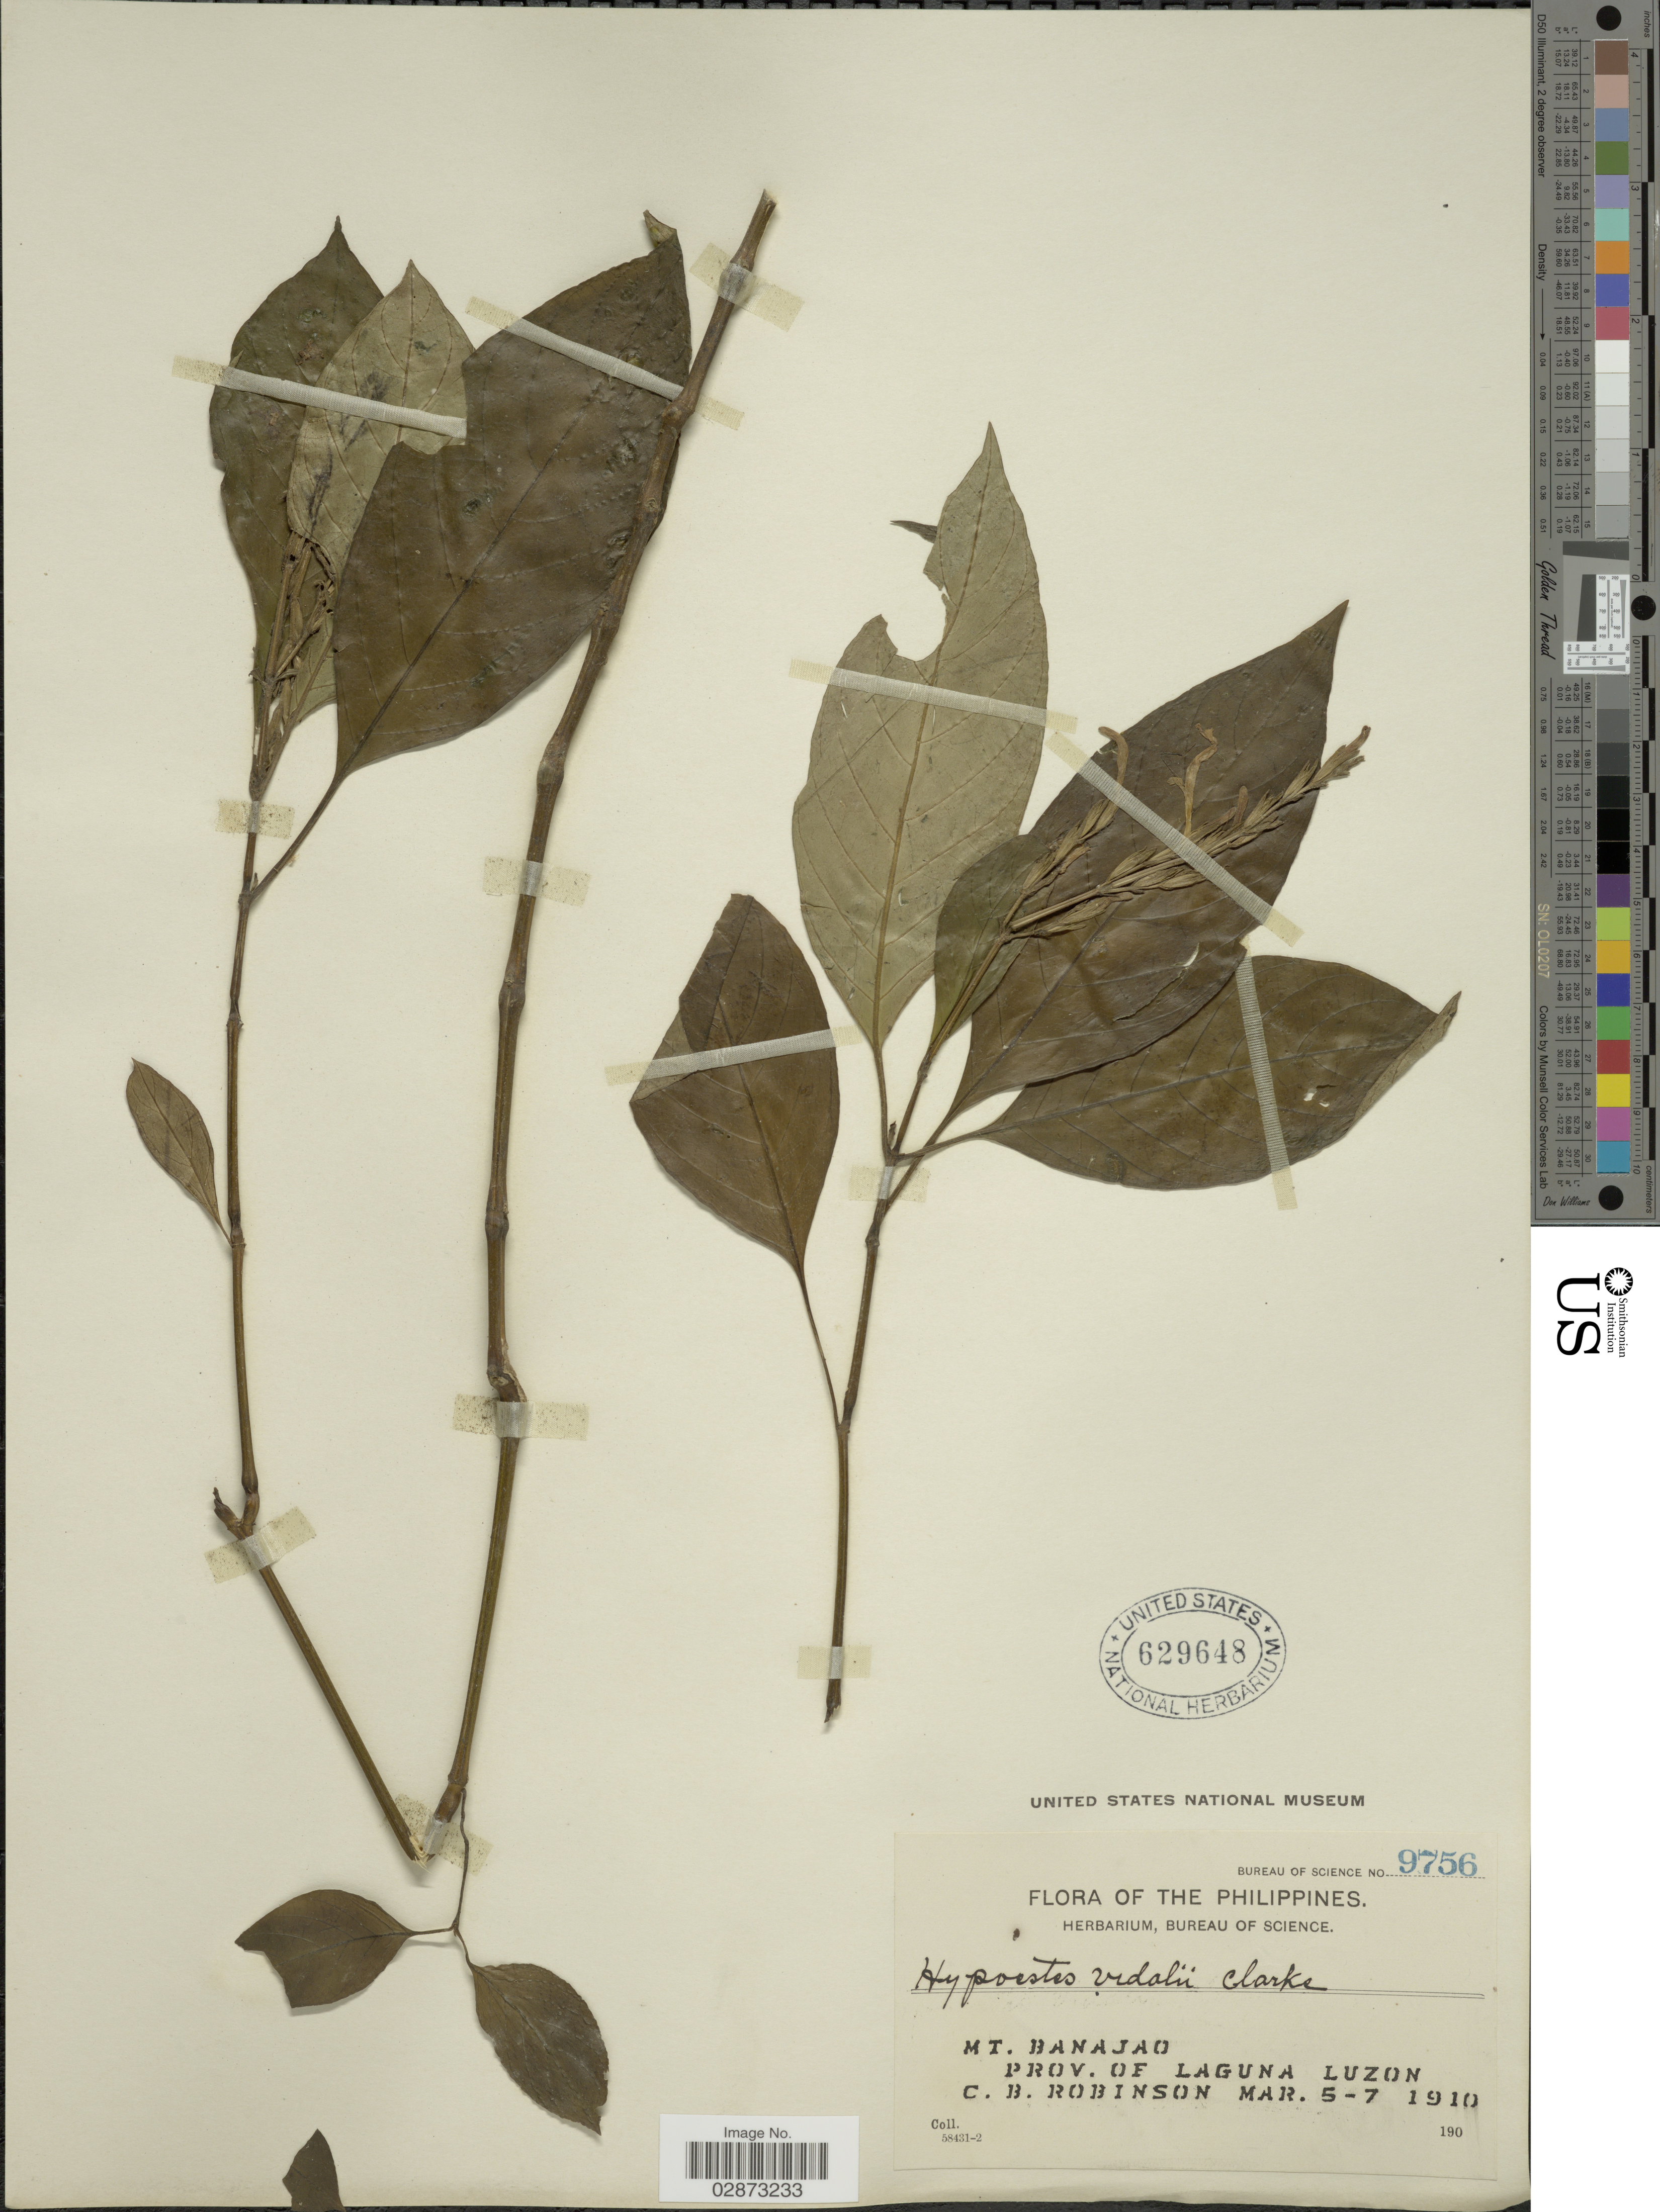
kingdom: Plantae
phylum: Tracheophyta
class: Magnoliopsida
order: Lamiales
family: Acanthaceae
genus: Hypoestes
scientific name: Hypoestes vidalii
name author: C.B. Clarke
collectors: C. Robinson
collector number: Bureau of Science 9756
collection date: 1910-03-05/1910-03-07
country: Philippines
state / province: Calabarzon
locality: Mt. Banajao. Prov. of Laguna. Luzon.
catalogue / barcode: US 629648